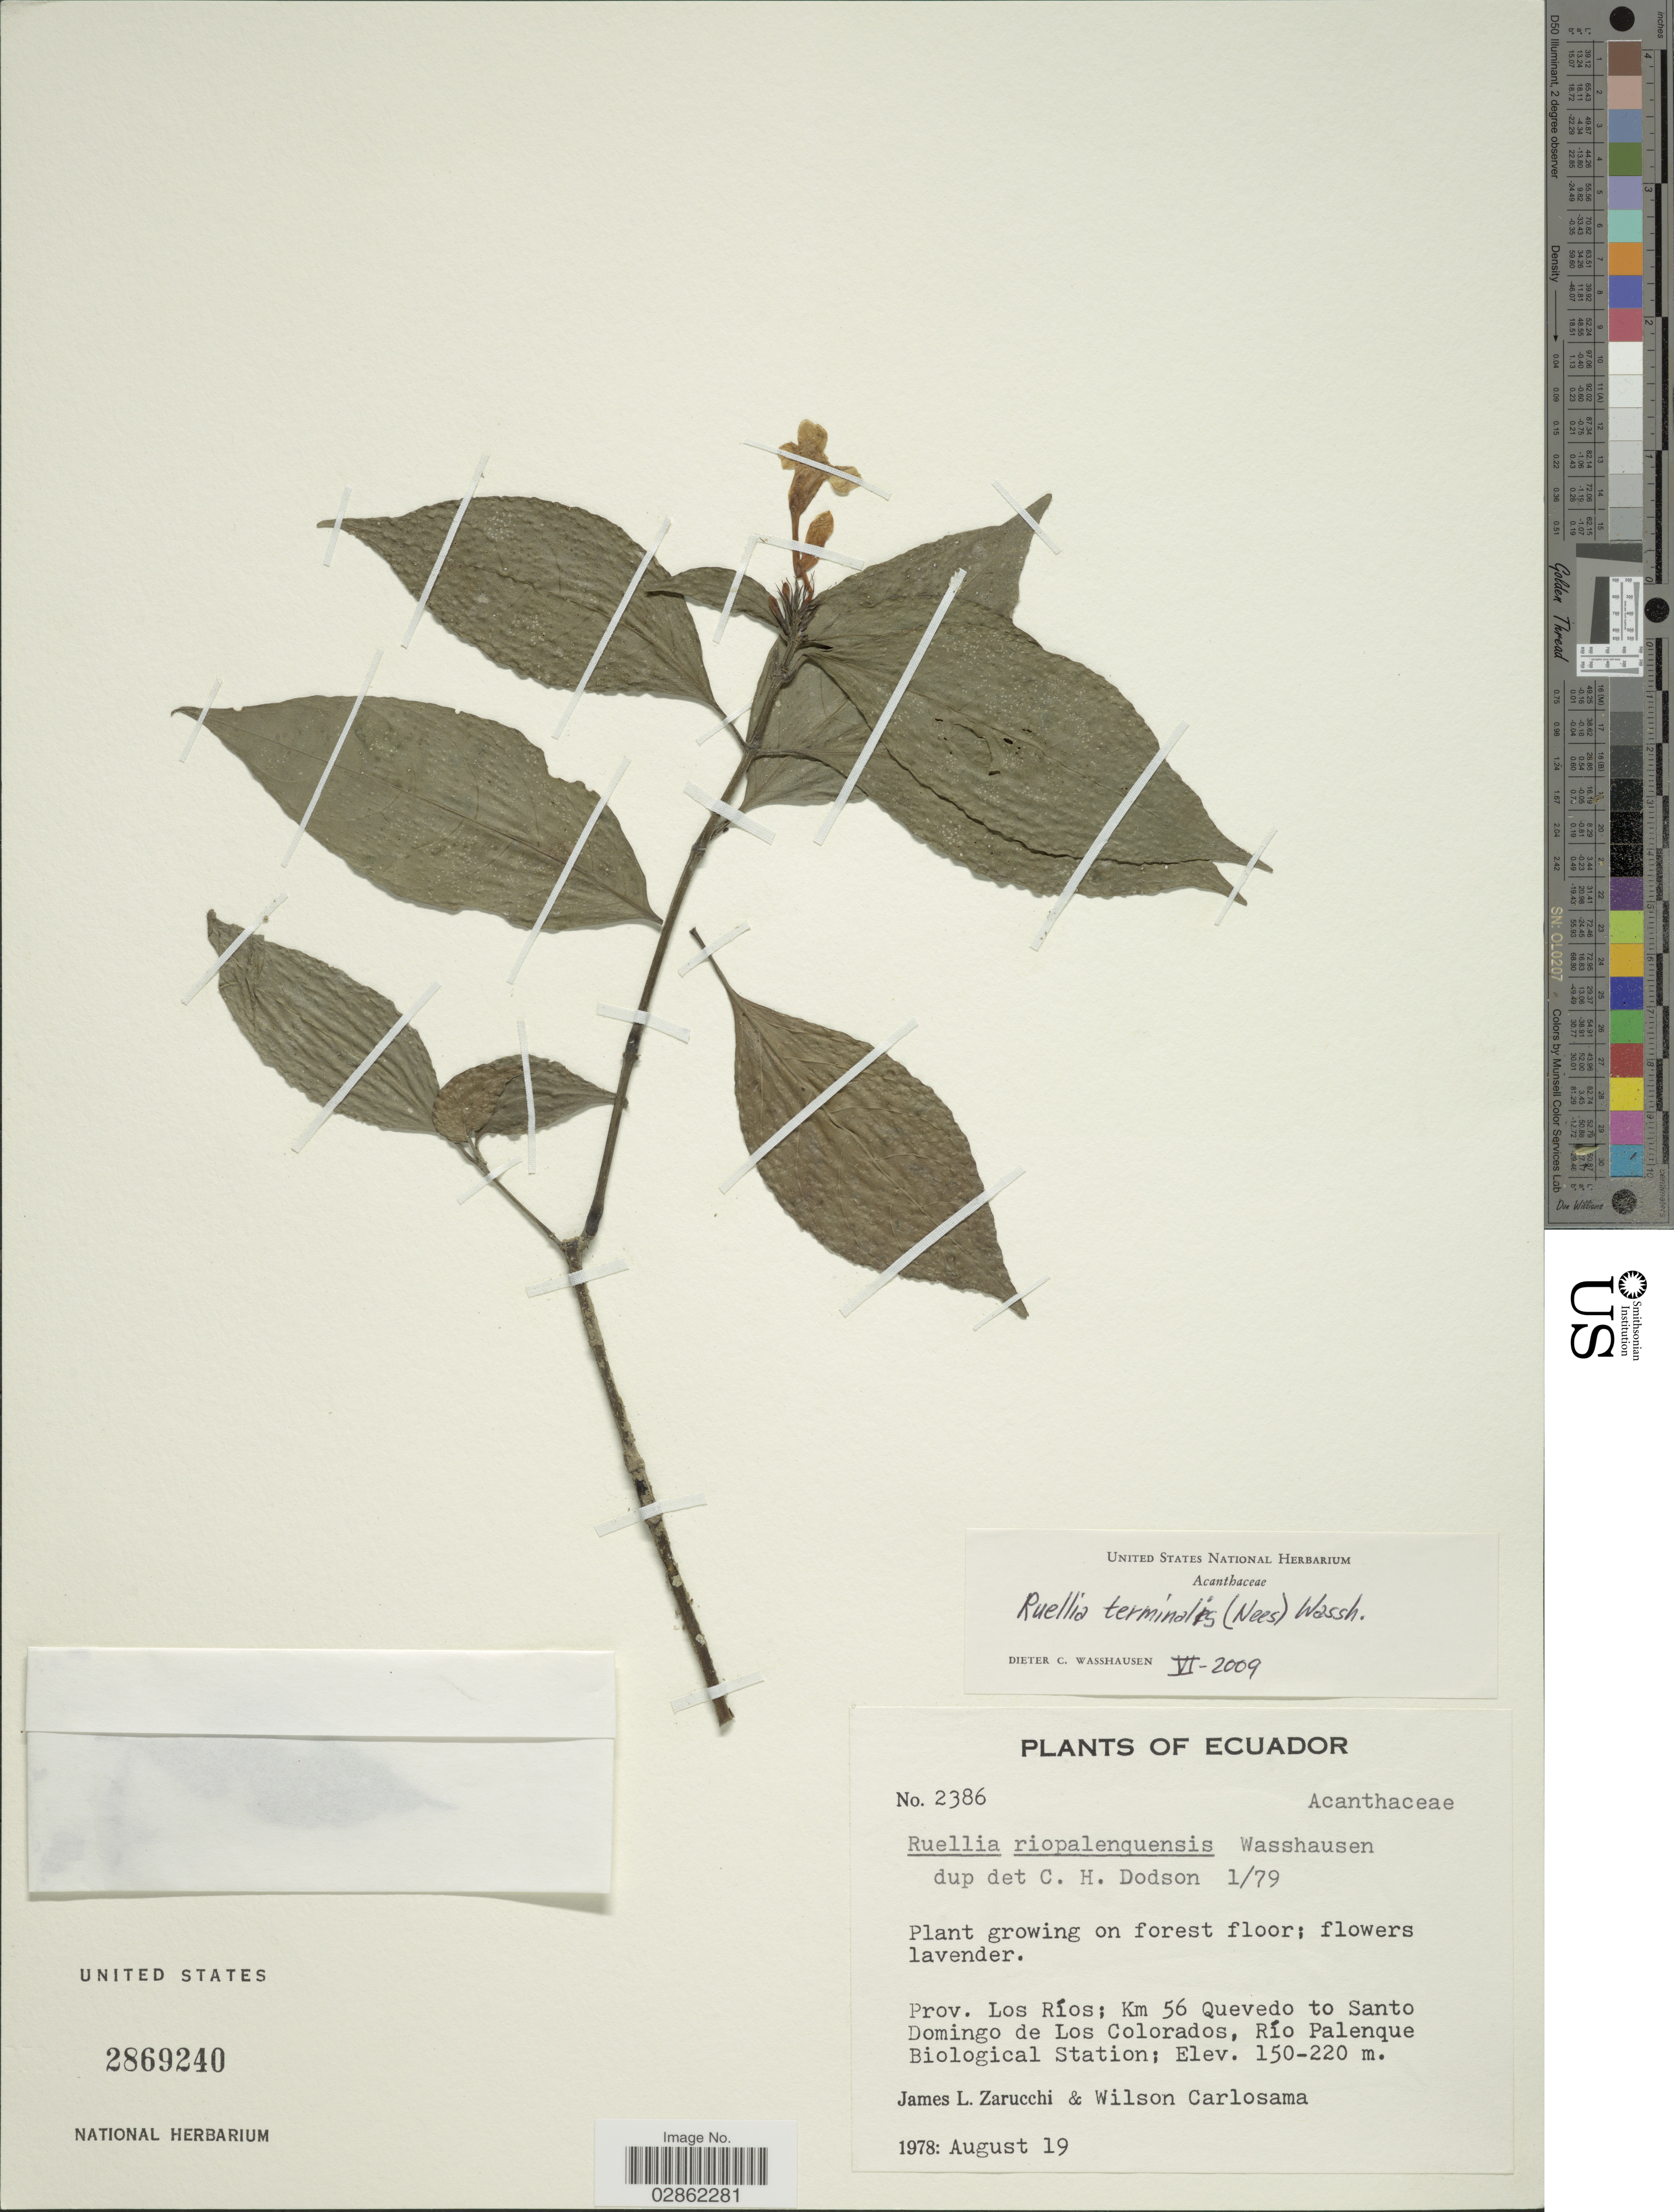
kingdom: Plantae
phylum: Tracheophyta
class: Magnoliopsida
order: Lamiales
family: Acanthaceae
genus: Ruellia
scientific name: Ruellia terminalis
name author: (Nees) Wassh.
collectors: J. L. Zarucchi & W. Carlosama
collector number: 2386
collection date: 1978-08-19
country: Ecuador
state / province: Los Ríos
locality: Km 56 Quevedo to Santo Domingo de Los Colorados, Río Palenque Biological Station.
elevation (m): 150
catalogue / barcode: US 2869240